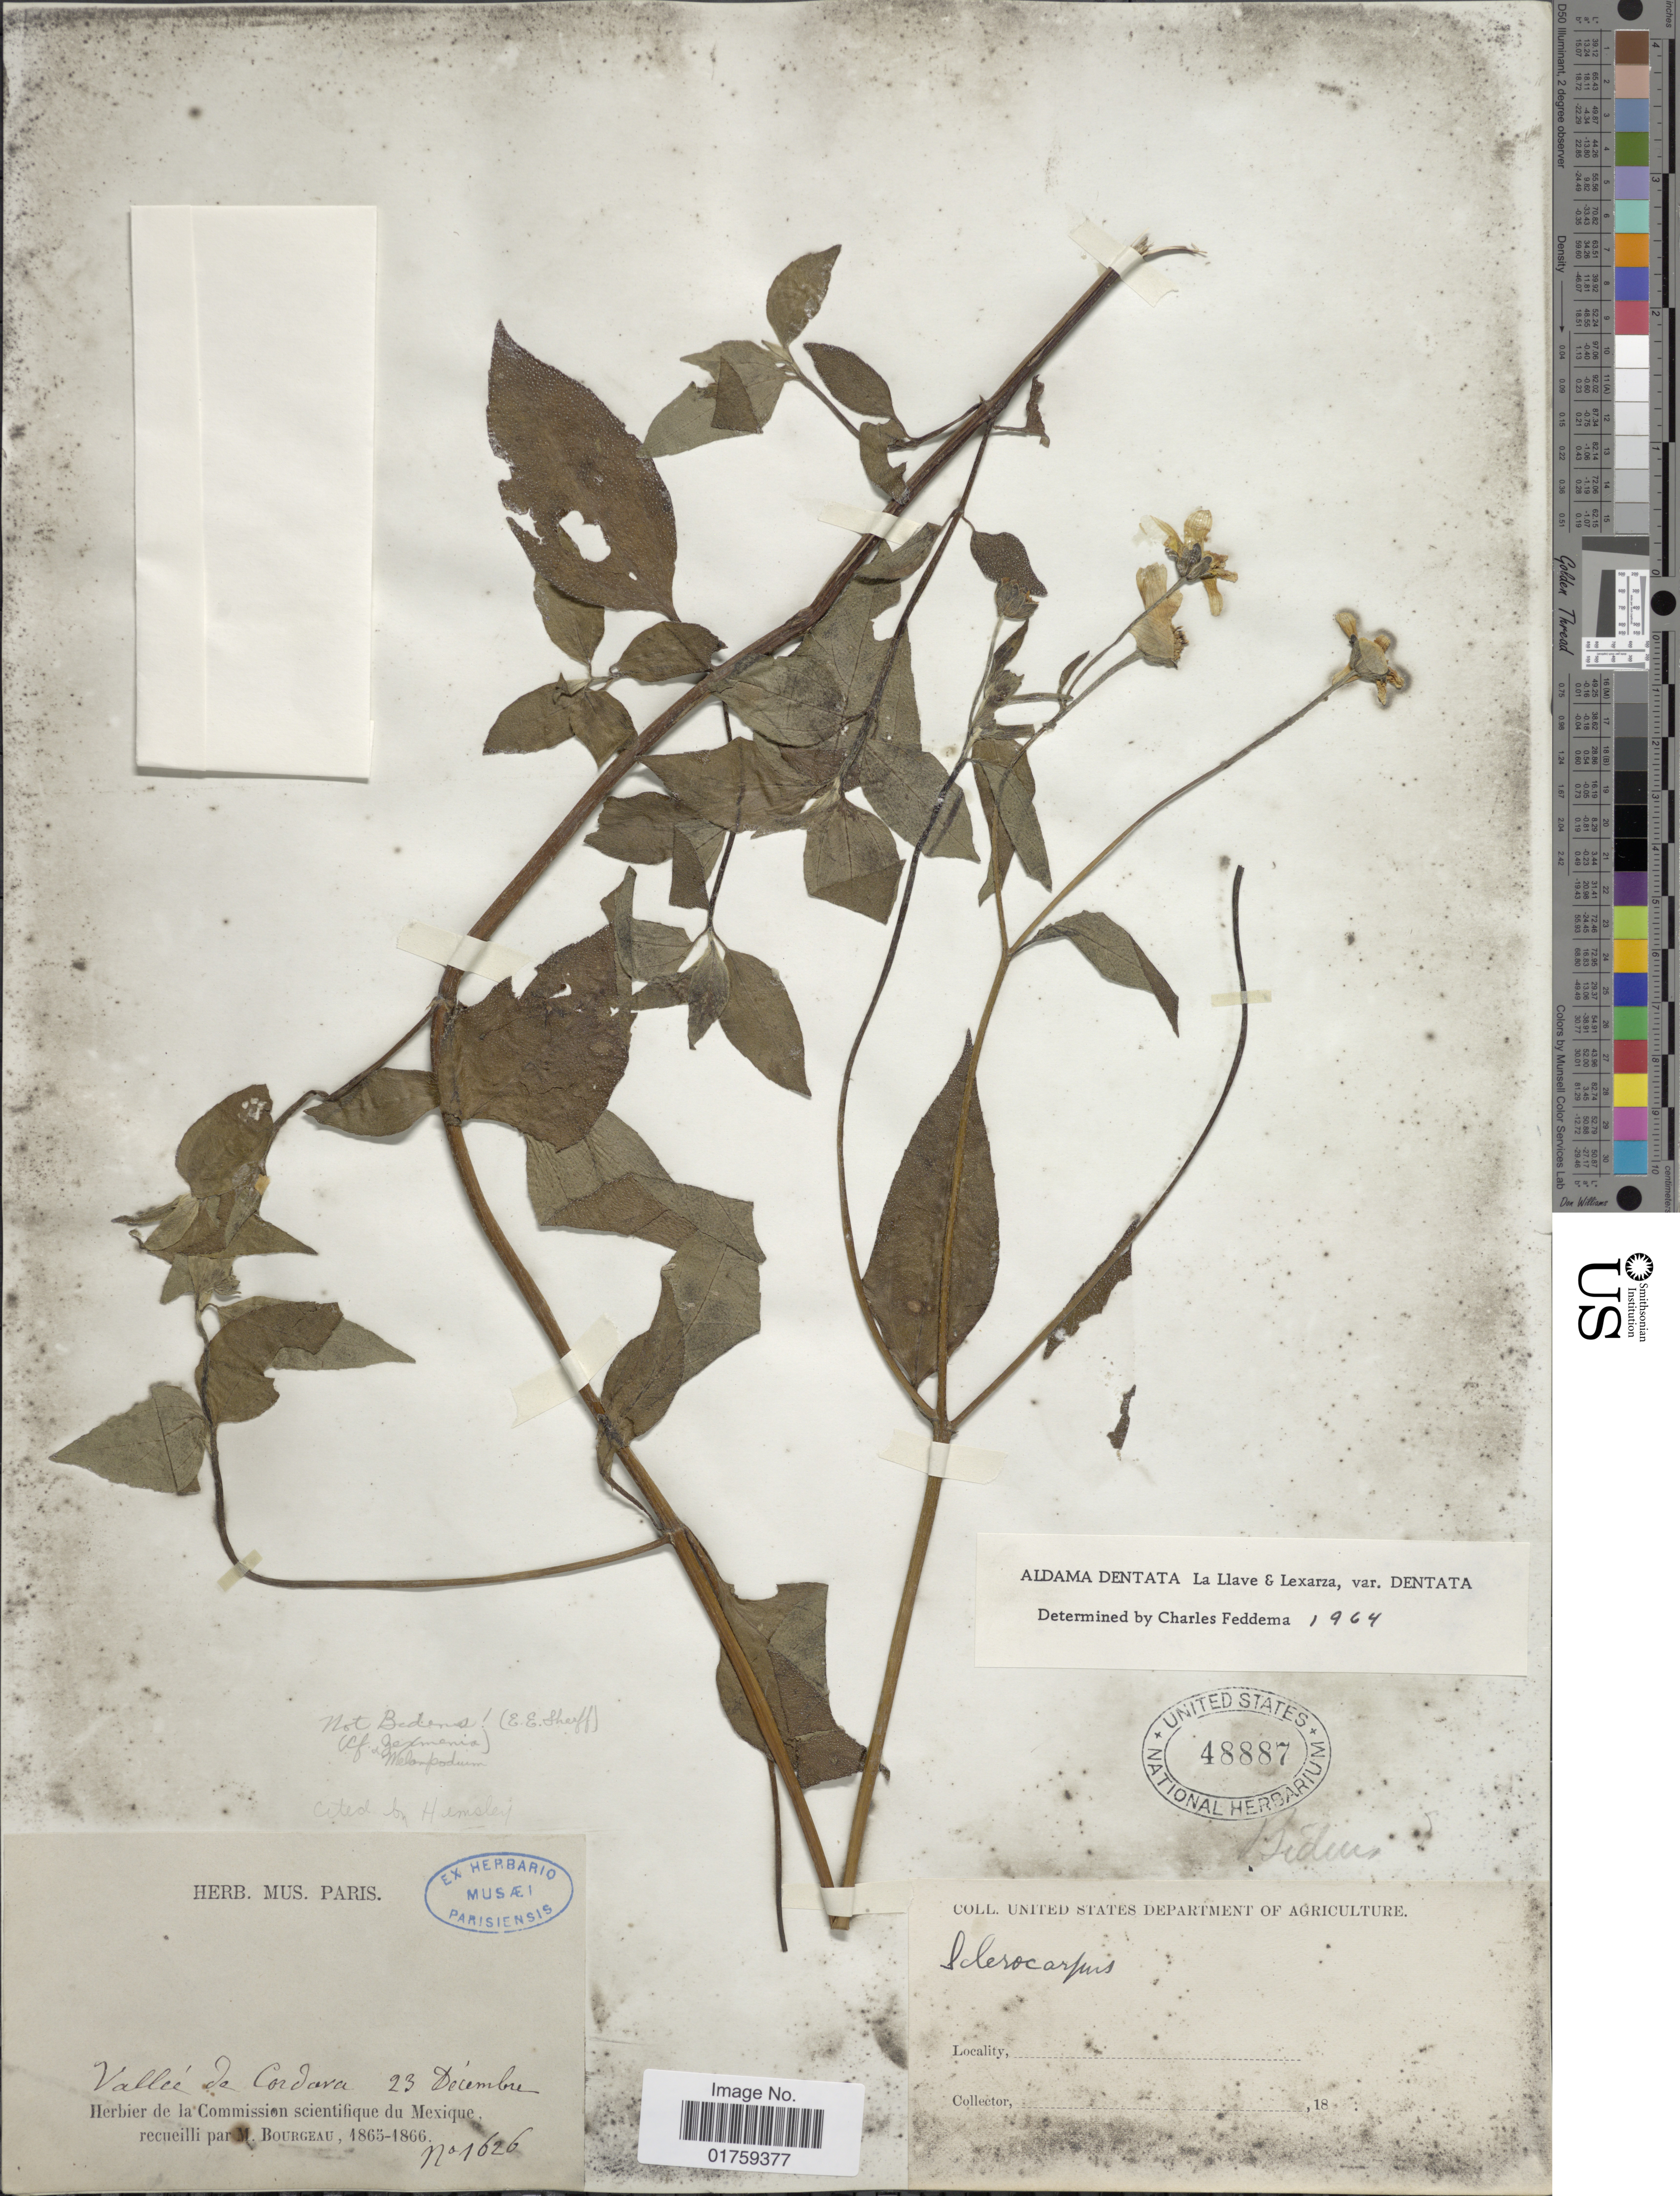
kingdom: Plantae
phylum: Tracheophyta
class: Magnoliopsida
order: Asterales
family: Asteraceae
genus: Sclerocarpus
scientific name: Sclerocarpus dentatus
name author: (La Llave) Benth. & Hook. f. ex Hemsl.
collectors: M. Bourgeau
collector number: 1626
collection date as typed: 18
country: Mexico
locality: Vallee da Cordova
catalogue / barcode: US 48887